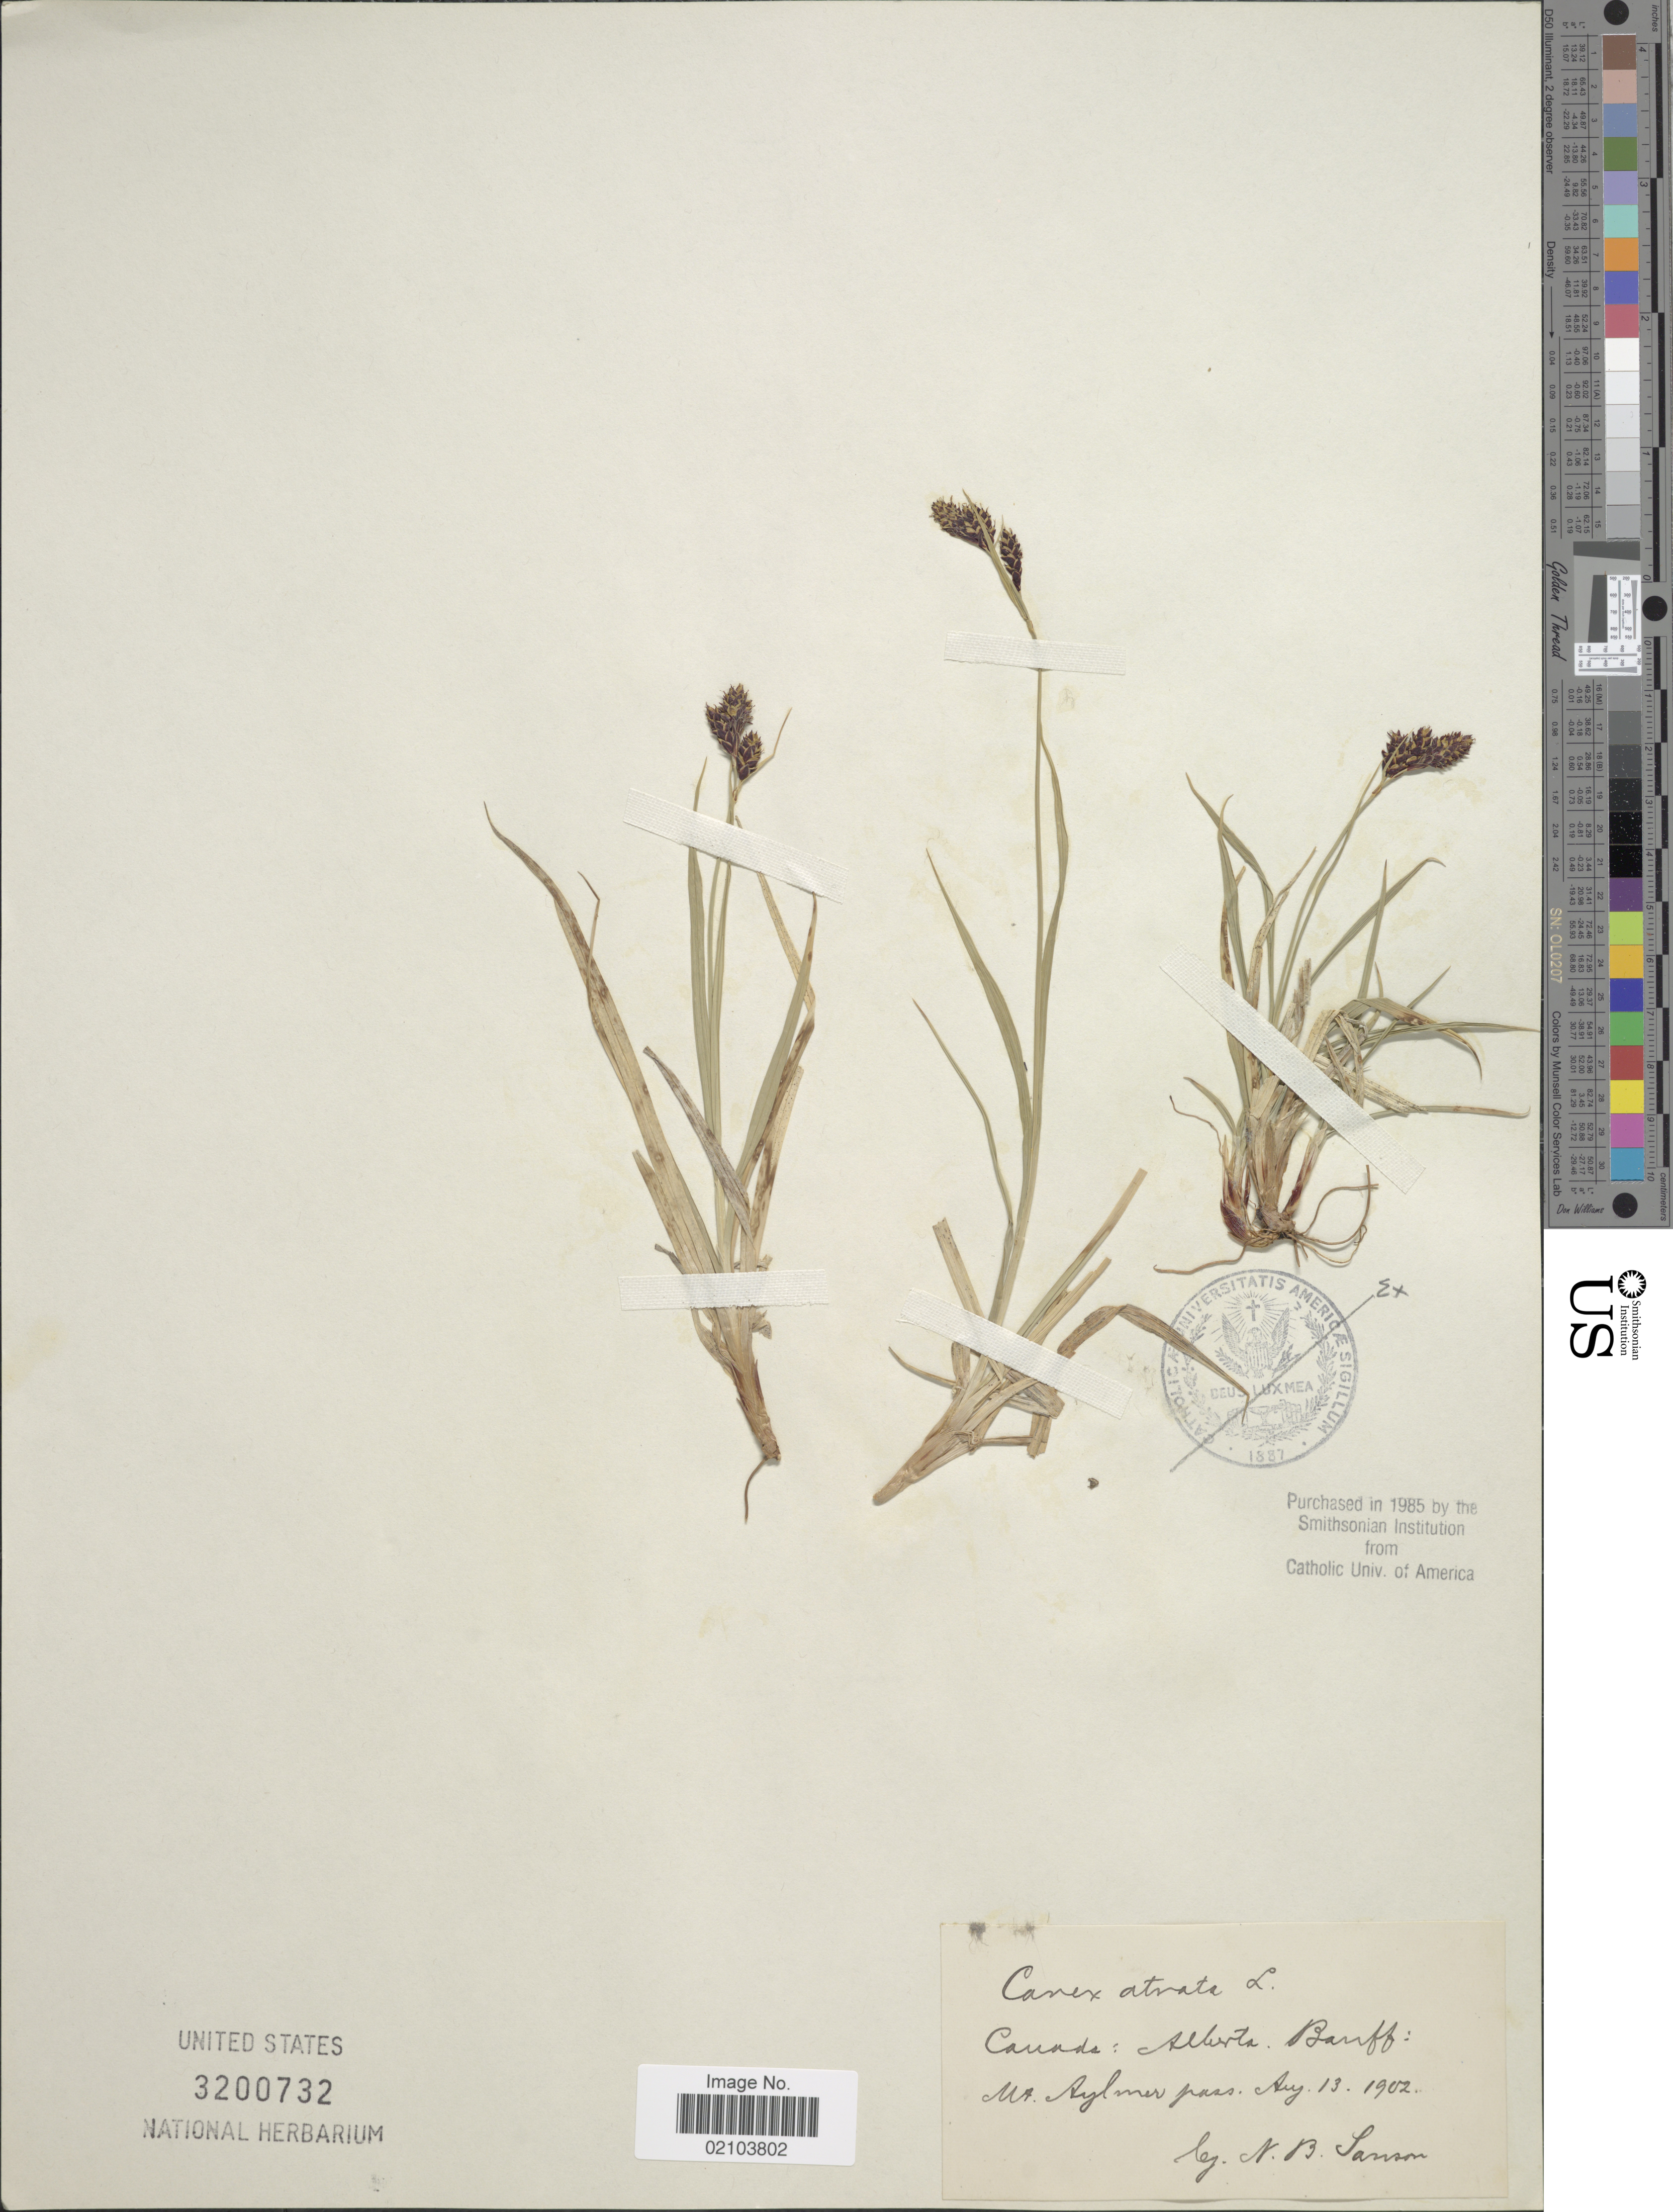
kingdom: Plantae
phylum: Tracheophyta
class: Liliopsida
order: Poales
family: Cyperaceae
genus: Carex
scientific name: Carex atrata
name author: L.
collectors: N. Sanson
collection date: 1902-08-13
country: Canada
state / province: Alberta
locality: Mt. Aylmer Pass Banff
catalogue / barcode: US 3200732